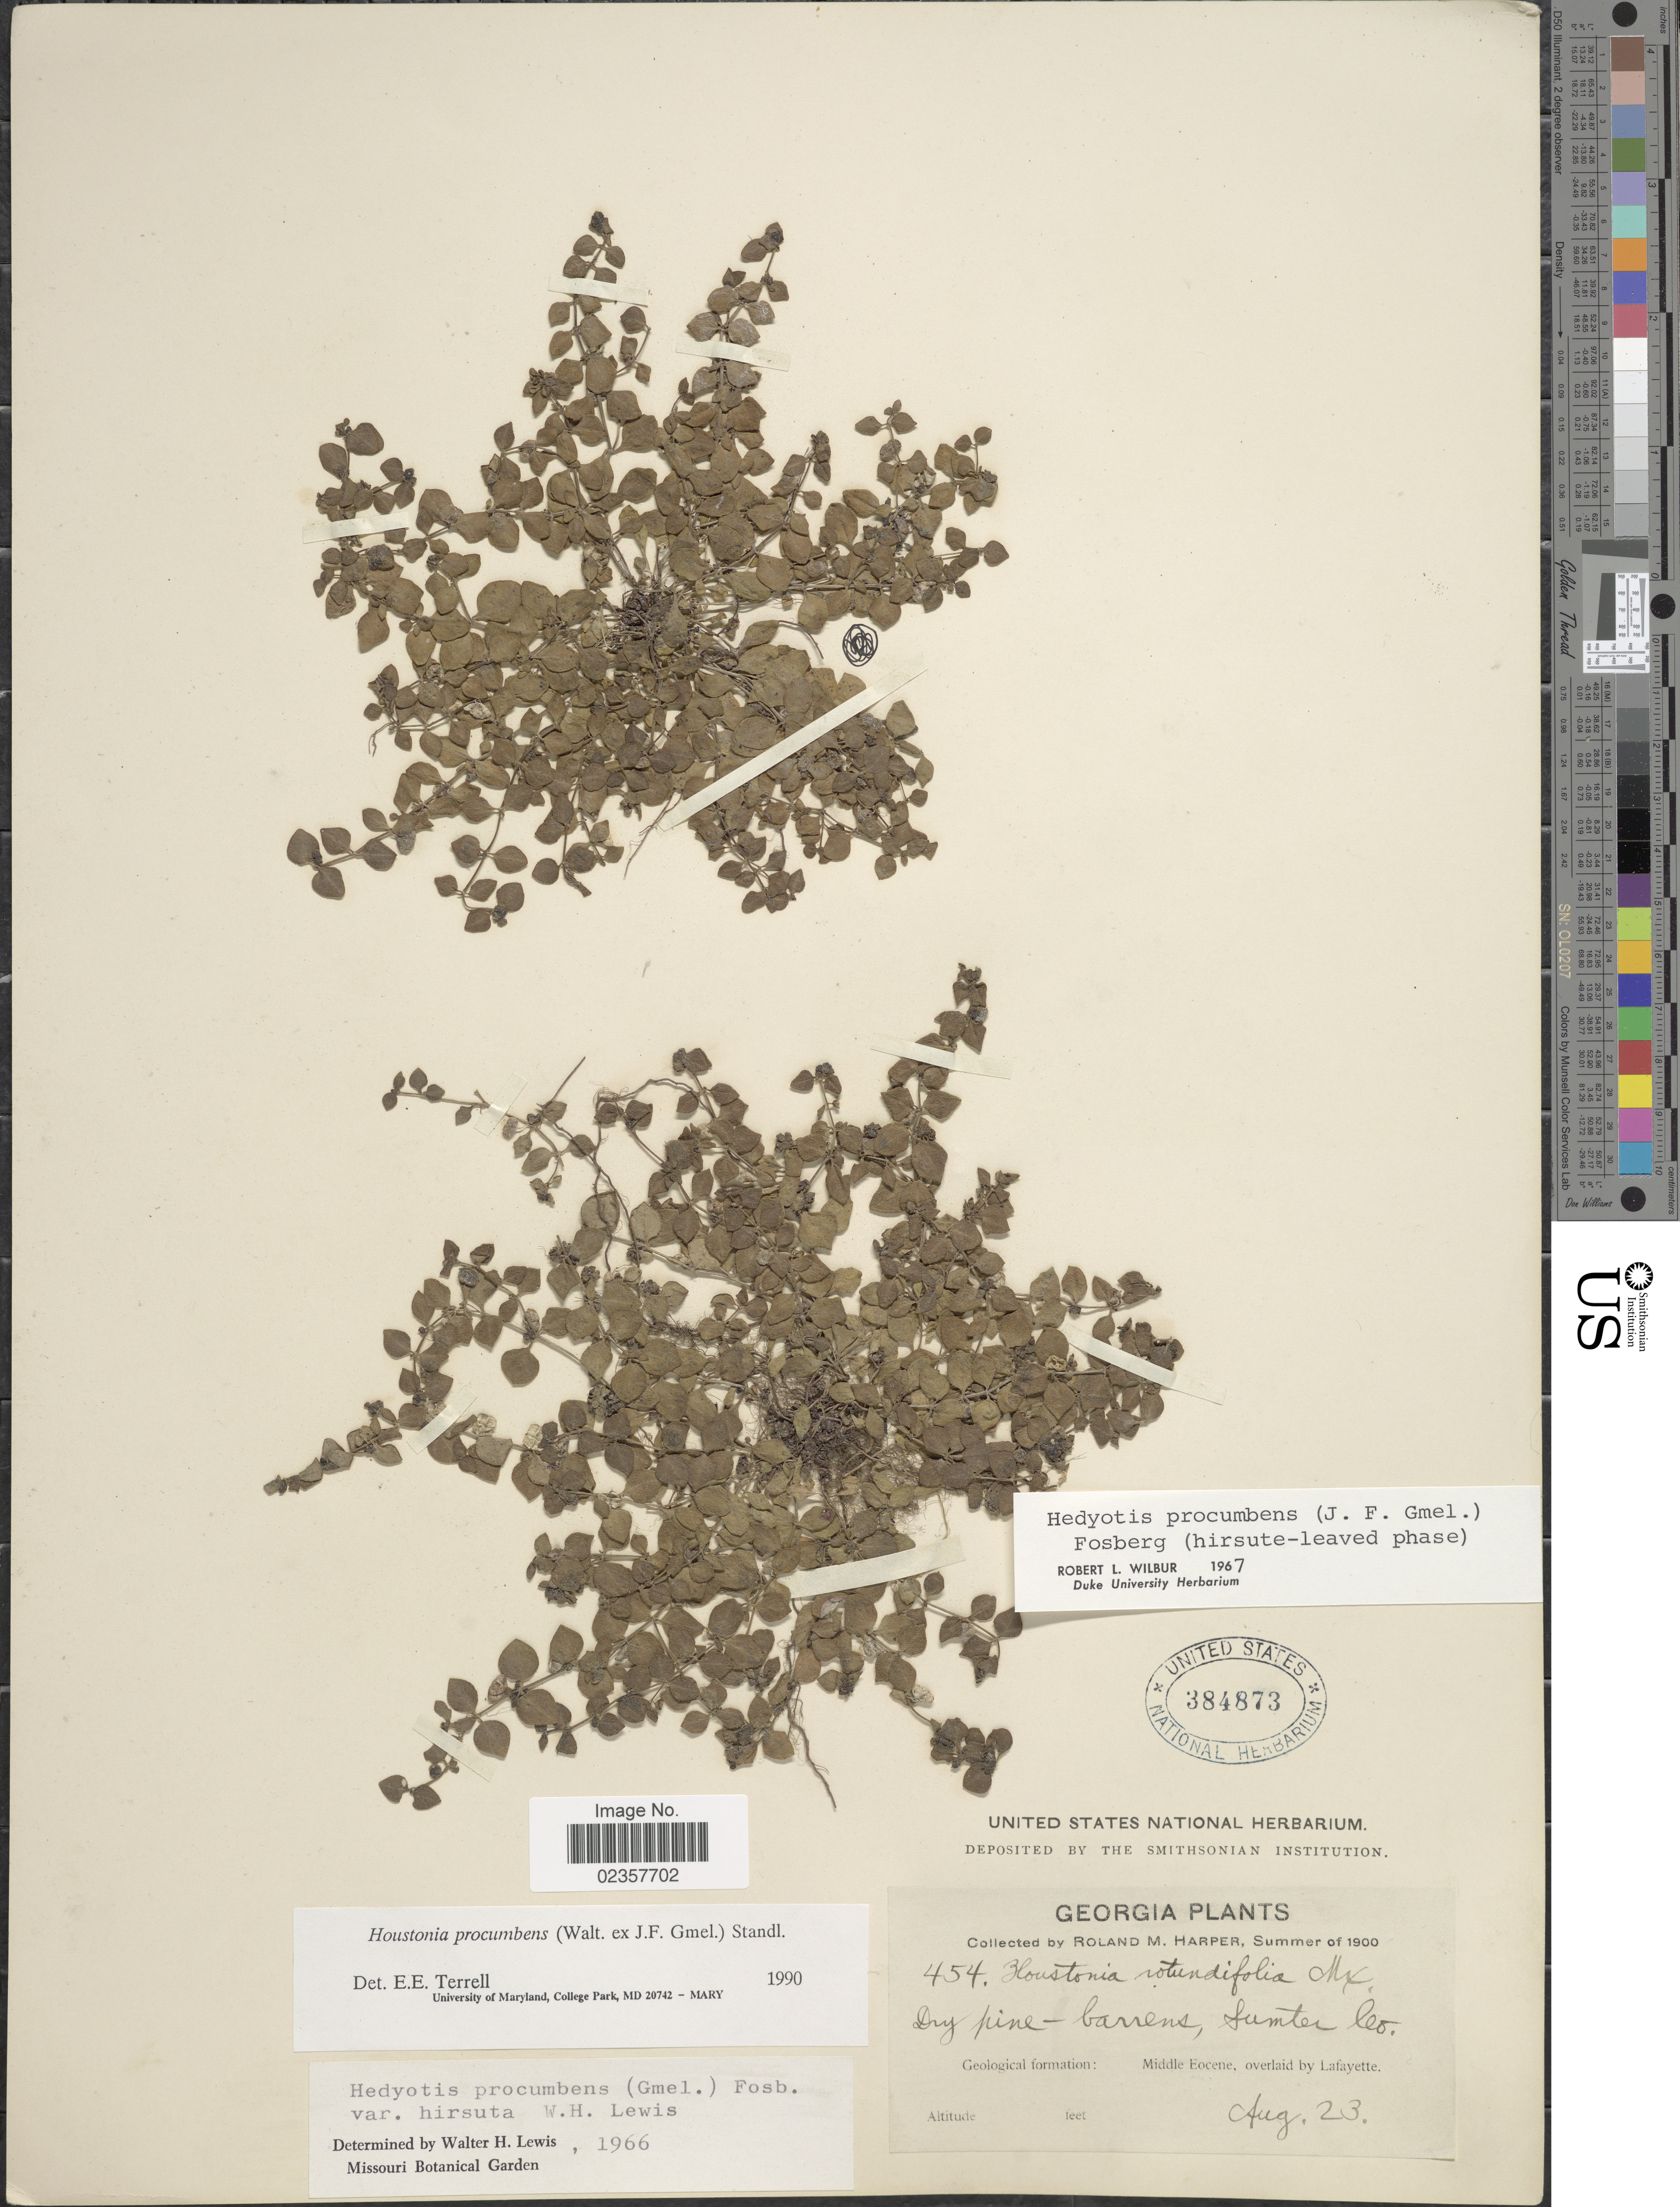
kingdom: Plantae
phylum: Tracheophyta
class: Magnoliopsida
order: Gentianales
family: Rubiaceae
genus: Houstonia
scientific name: Houstonia procumbens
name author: (Walter ex J.F. Gmel.) Standl.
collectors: R. M. Harper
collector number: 454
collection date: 1900-08-23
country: United States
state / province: Georgia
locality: Georgia. Dry pine - barrens, Sumter Co.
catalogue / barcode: US 384873